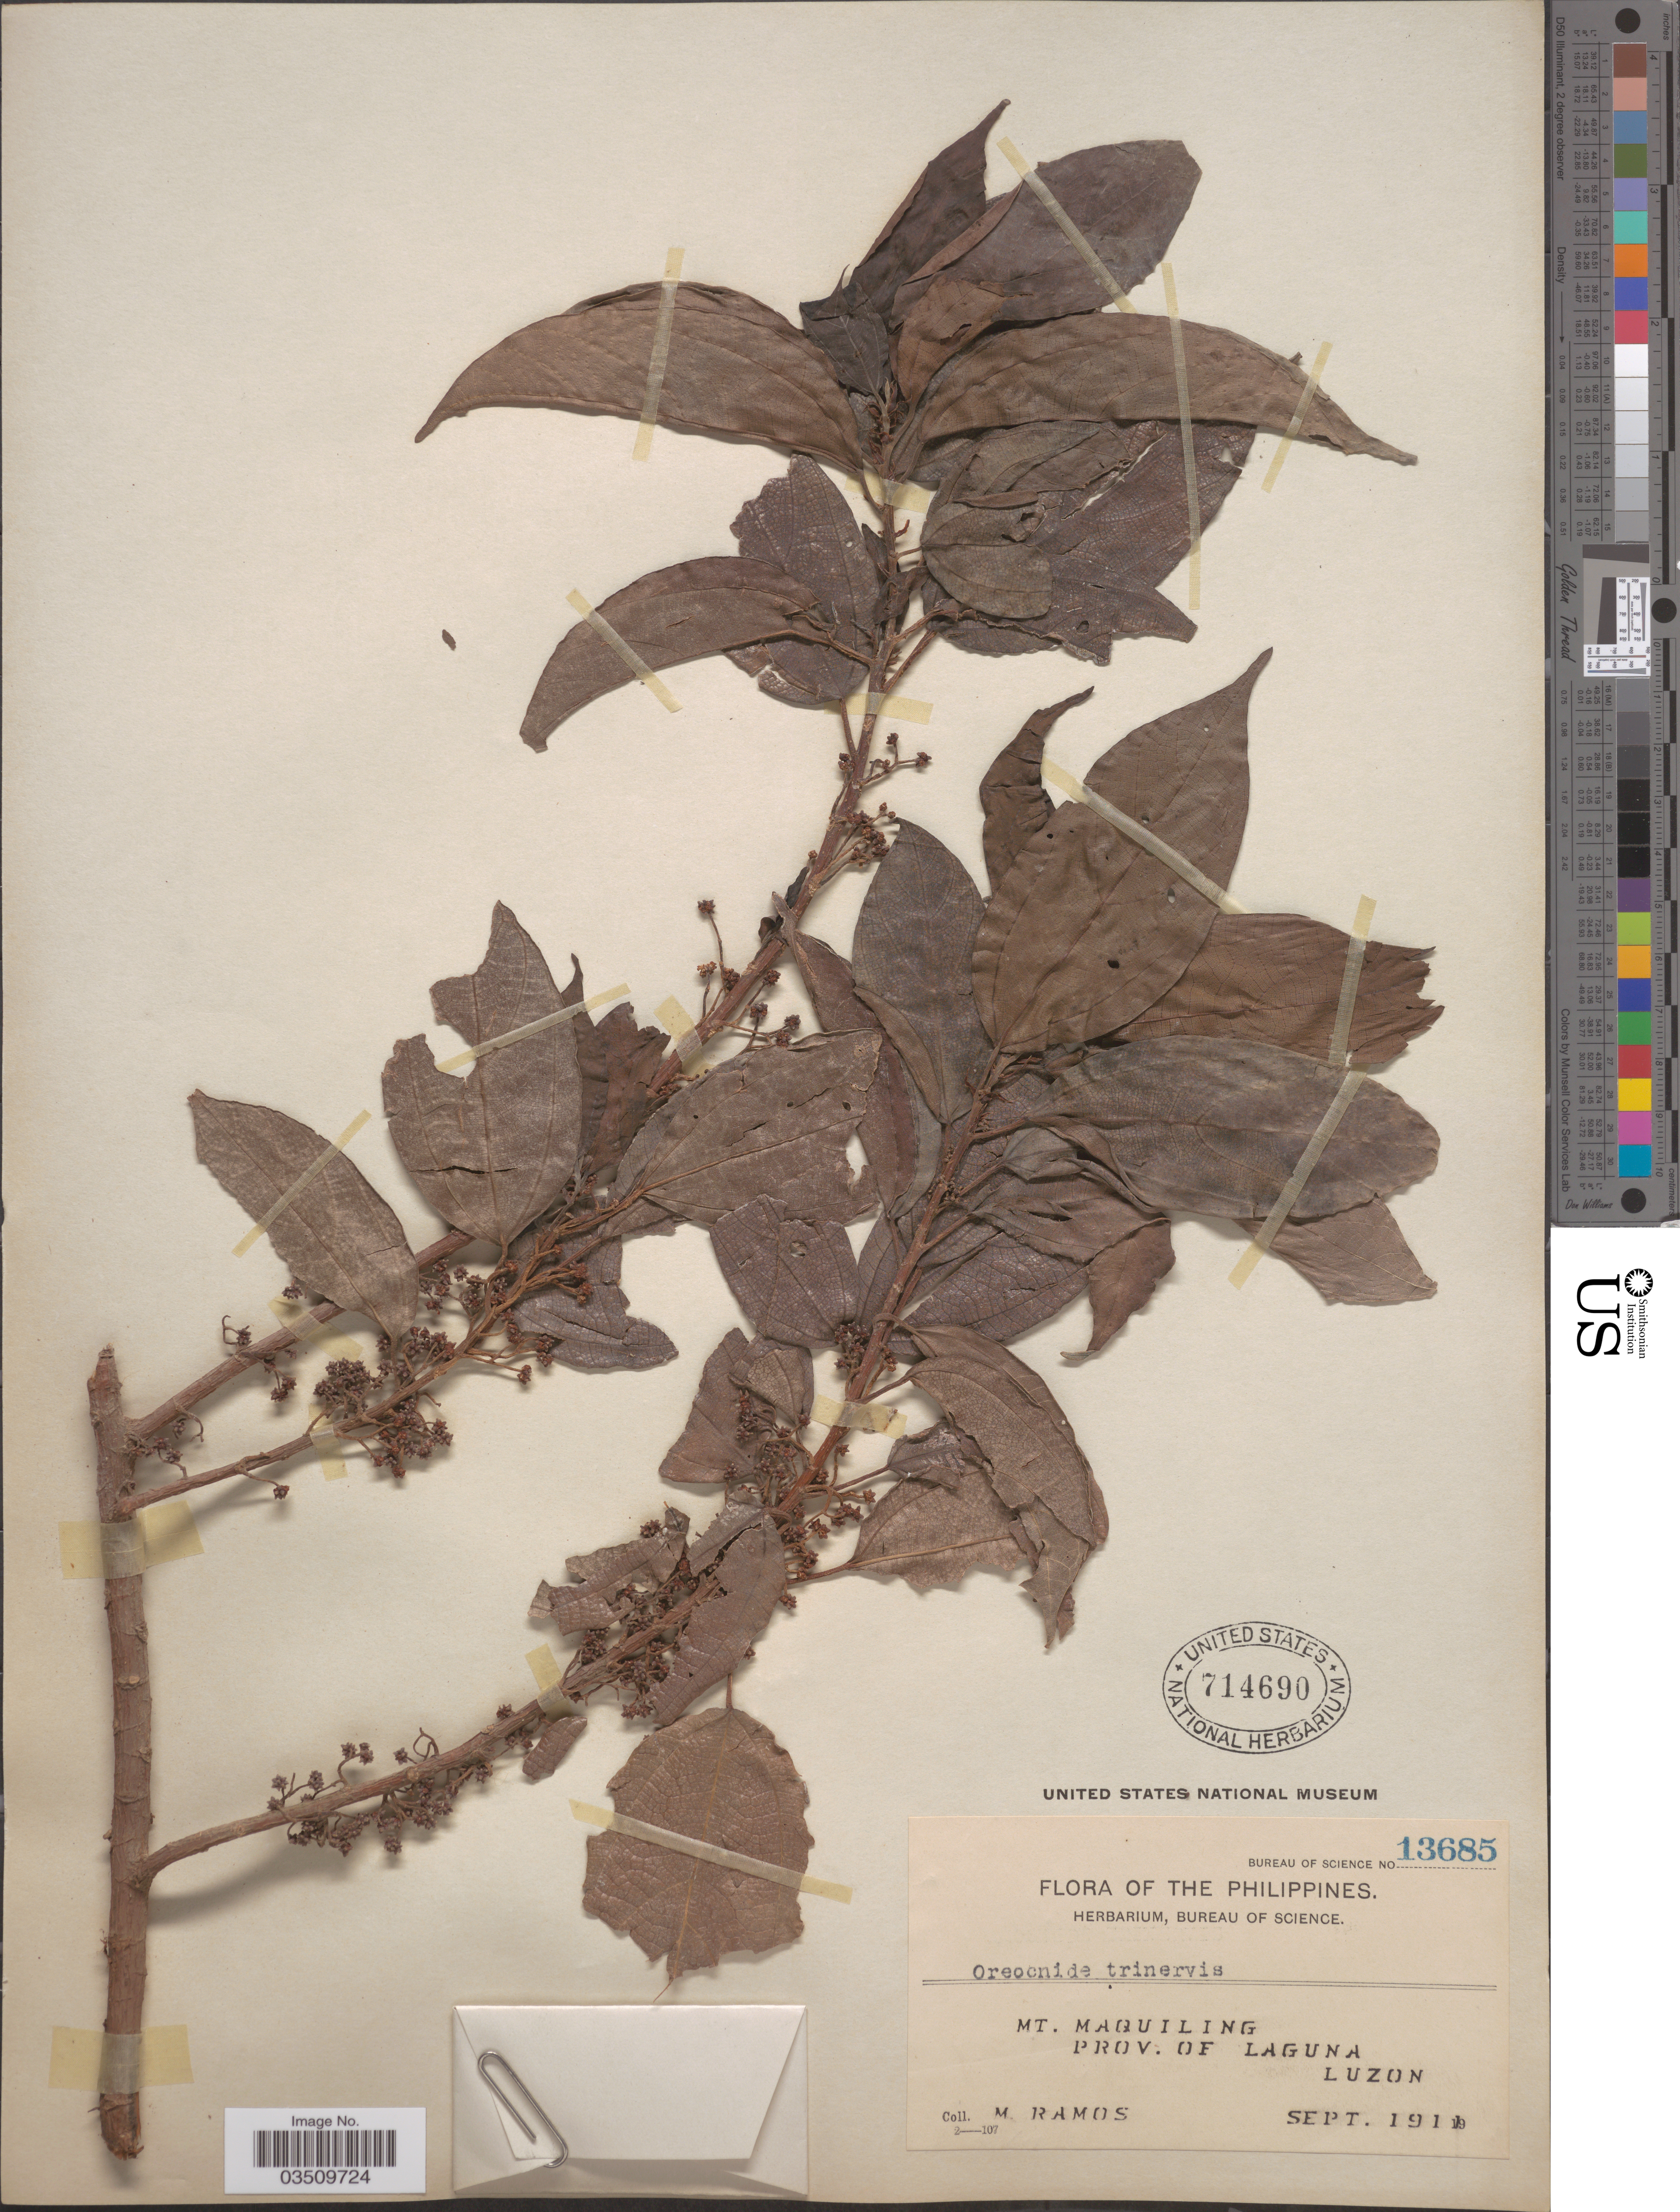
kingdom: Plantae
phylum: Tracheophyta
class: Magnoliopsida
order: Rosales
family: Urticaceae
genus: Oreocnide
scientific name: Oreocnide trinervis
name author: (Wedd.) Miq.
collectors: M. Ramos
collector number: Bureau of Science 13685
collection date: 1911-09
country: Philippines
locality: Mt. Maquiling. Prov. of Laguna. Luzon.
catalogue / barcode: US 714690